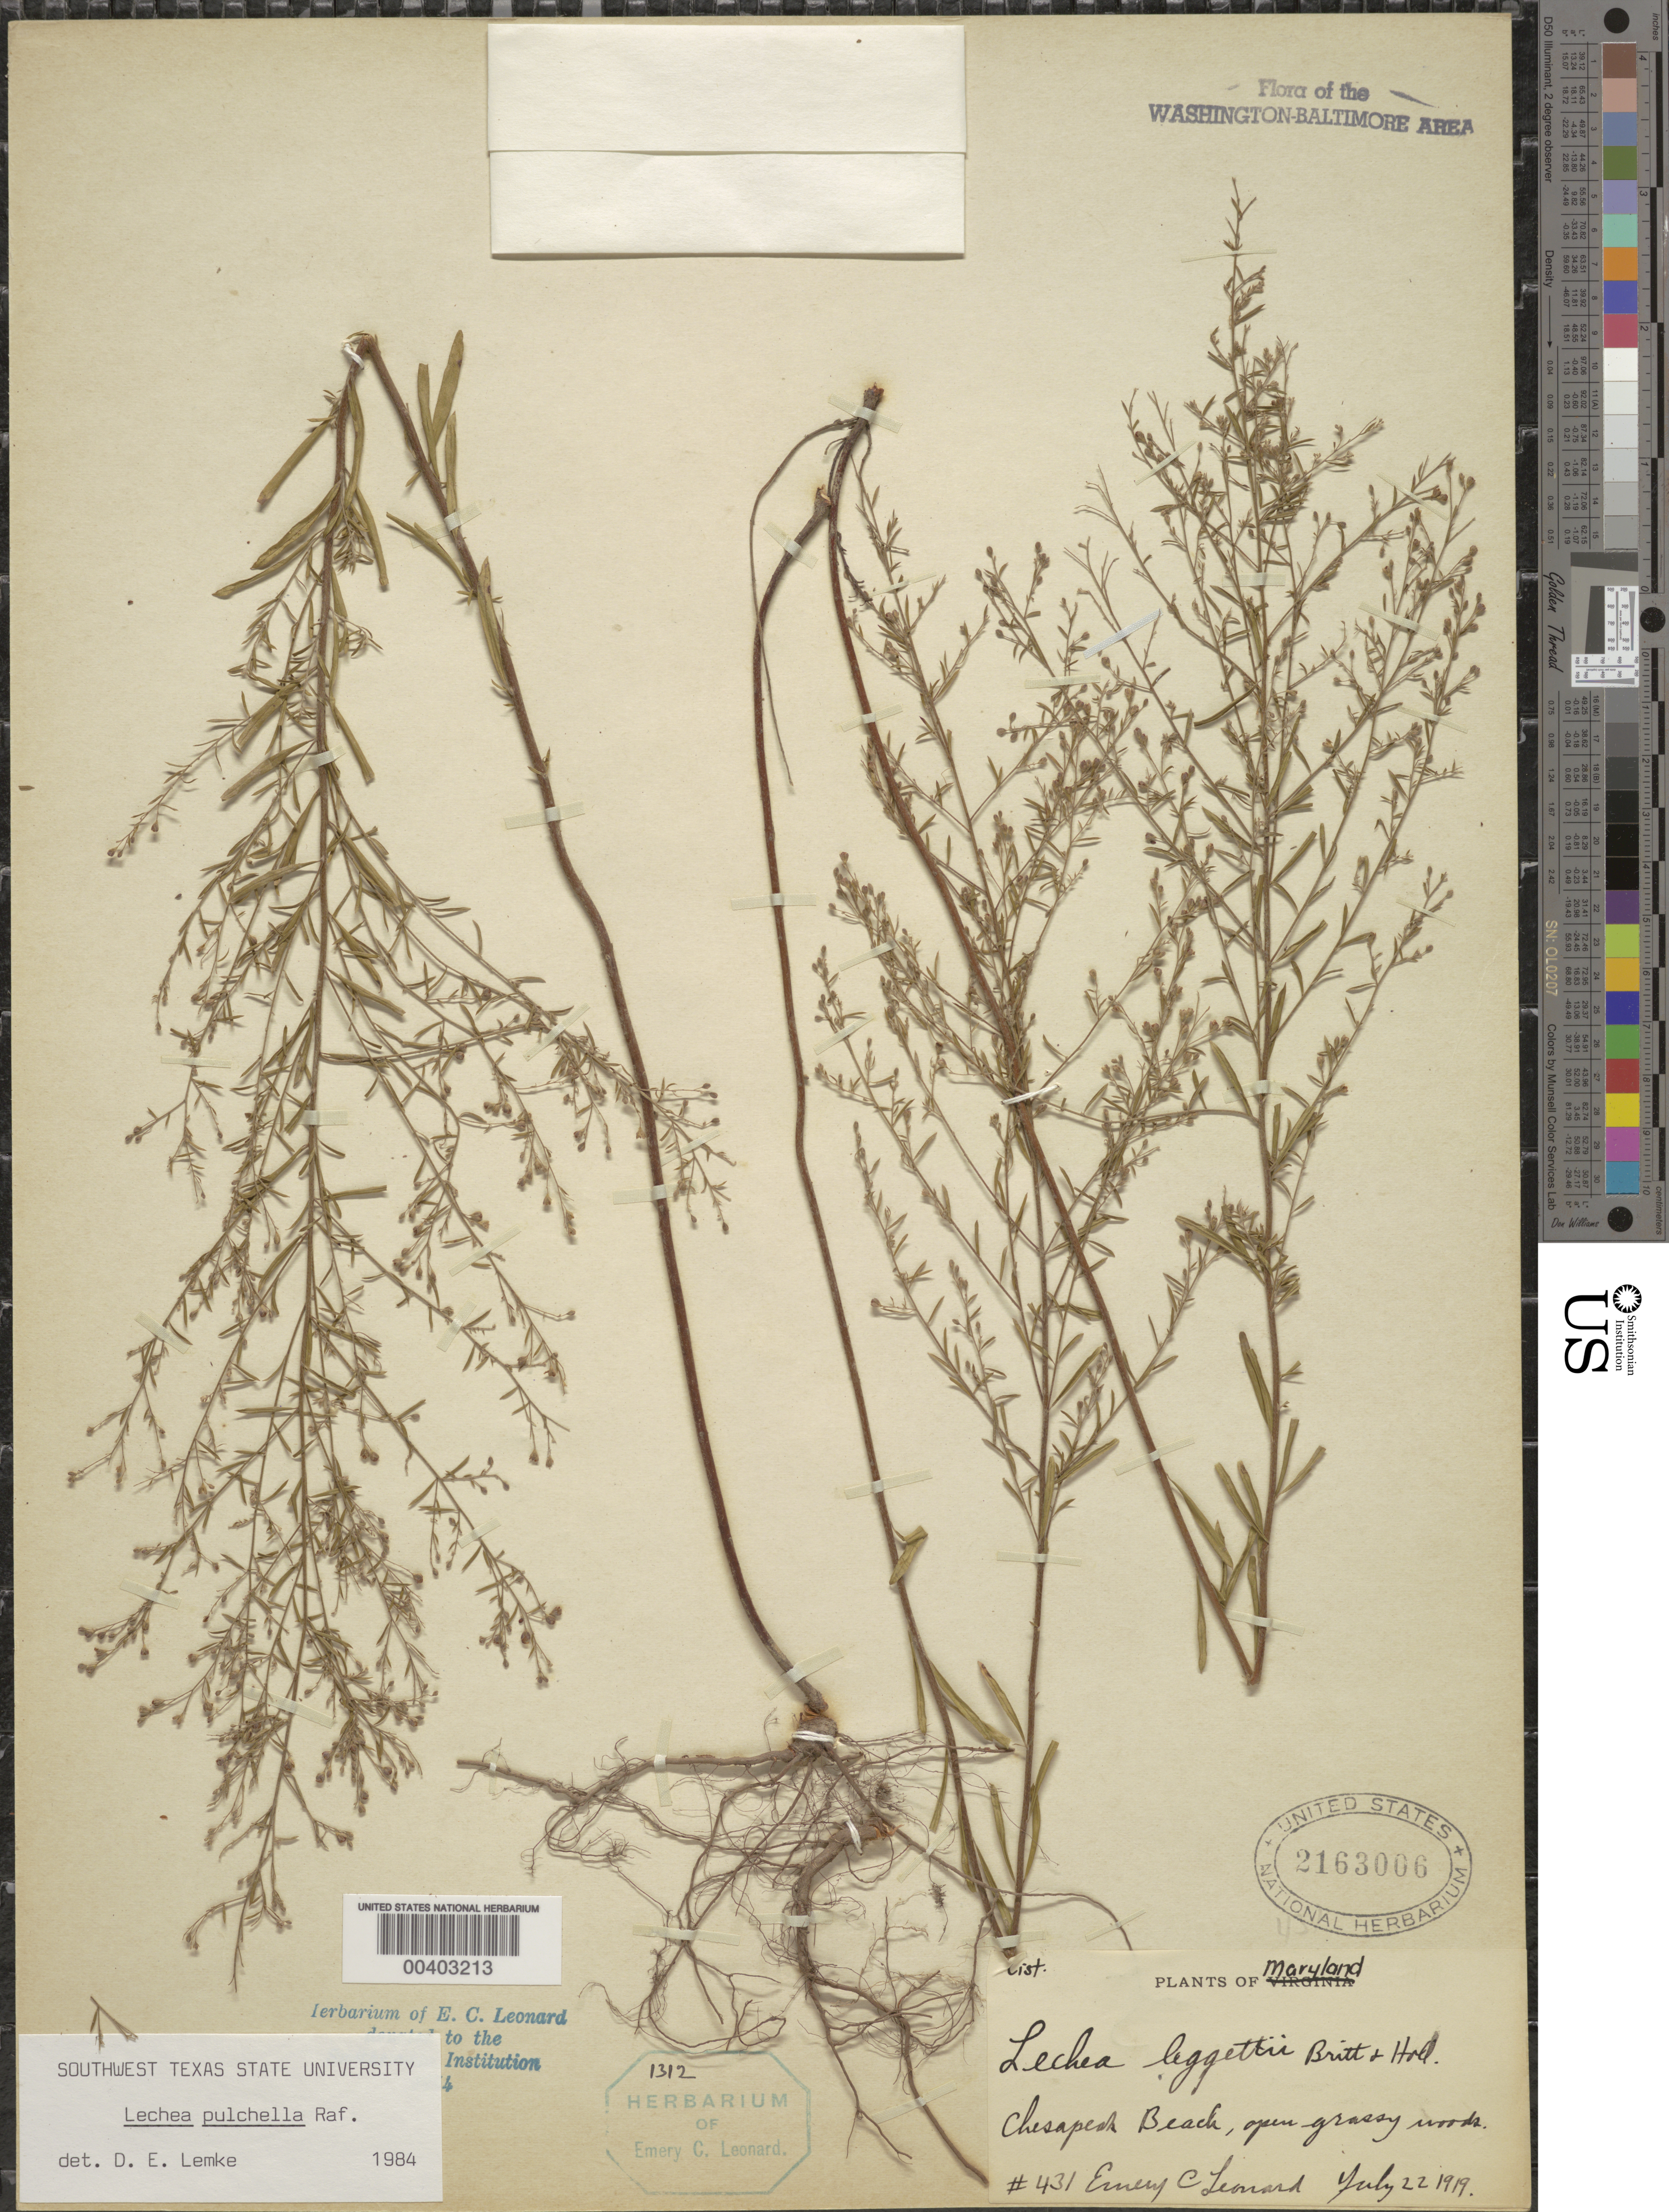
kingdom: Plantae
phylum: Tracheophyta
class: Magnoliopsida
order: Malvales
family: Cistaceae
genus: Lechea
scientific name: Lechea pulchella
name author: Raf.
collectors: E. C. Leonard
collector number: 431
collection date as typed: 22 Jul 1919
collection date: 1919-07-22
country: United States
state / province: Maryland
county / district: Calvert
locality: Chesapeake Beach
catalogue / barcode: US 2163006